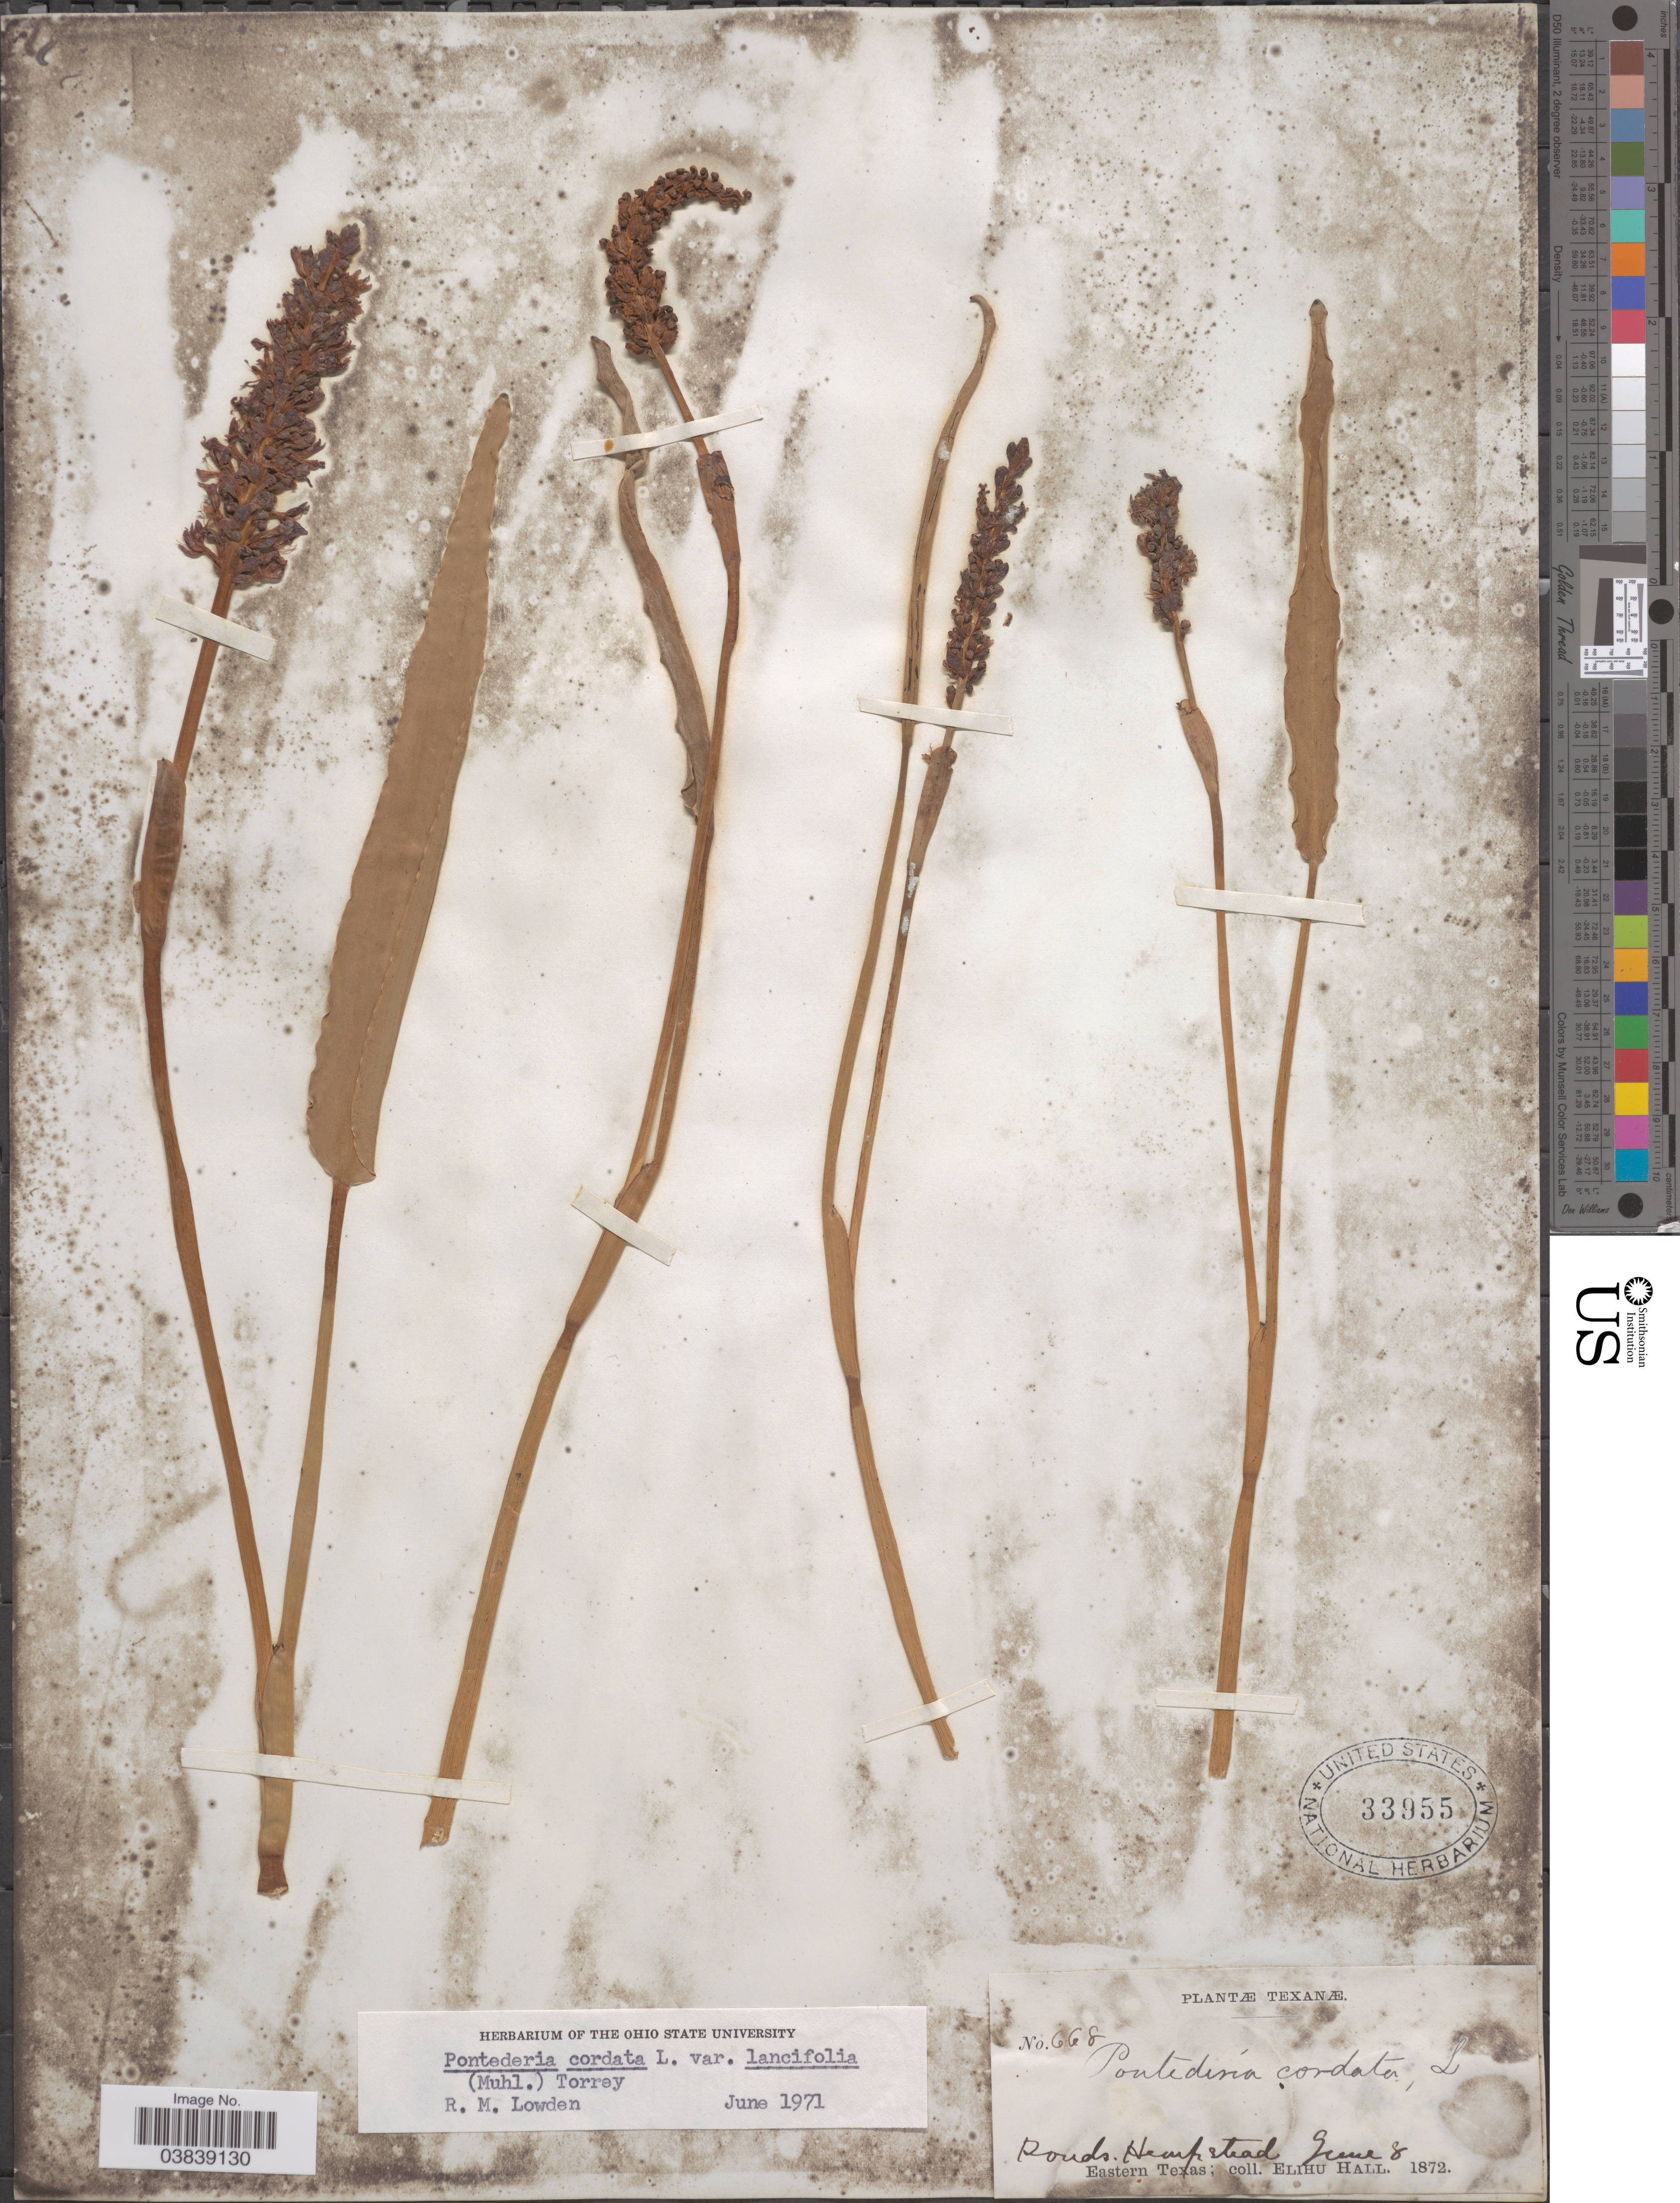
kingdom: Plantae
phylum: Tracheophyta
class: Liliopsida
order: Commelinales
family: Pontederiaceae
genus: Pontederia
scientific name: Pontederia cordata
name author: L.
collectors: E. Hall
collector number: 668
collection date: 1872-06-08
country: United States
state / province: Texas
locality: Hempstead, Eastern Texas.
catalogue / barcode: US 33955